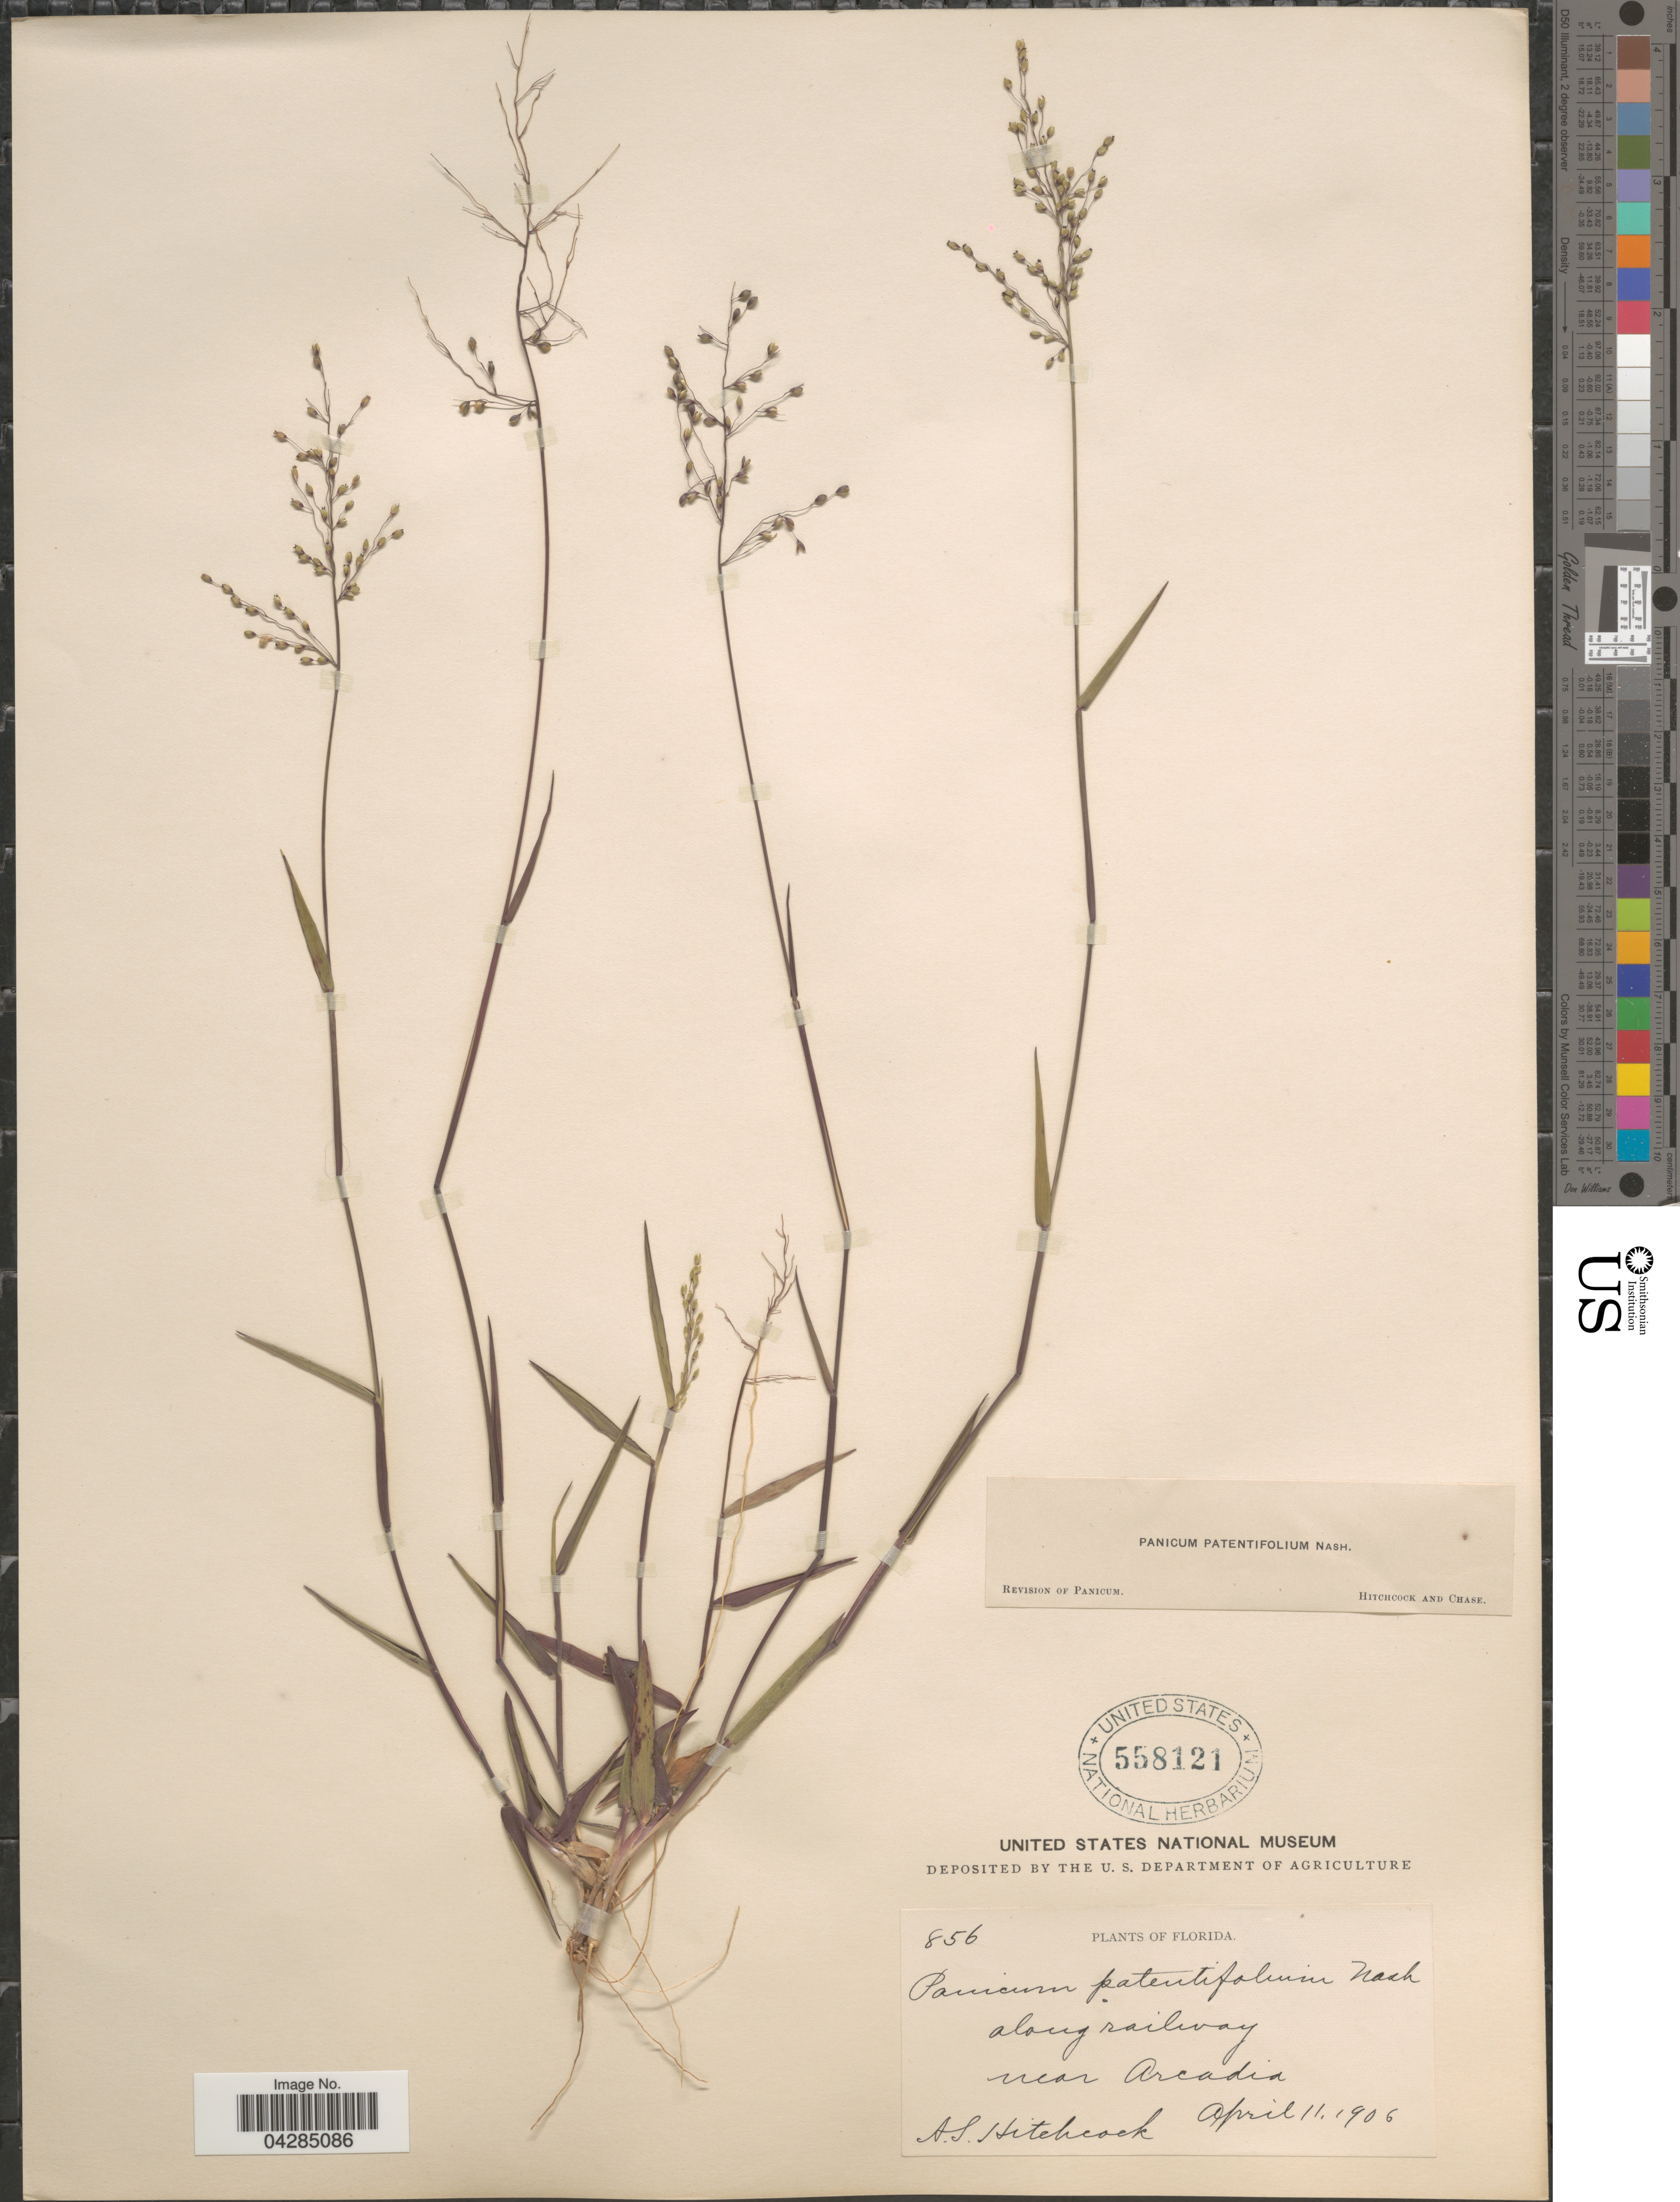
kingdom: Plantae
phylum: Tracheophyta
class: Liliopsida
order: Poales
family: Poaceae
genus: Dichanthelium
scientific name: Dichanthelium portoricense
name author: (Desv. ex Ham.) B.F. Hansen & Wunderlin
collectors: A. S. Hitchcock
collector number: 856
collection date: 1906-04-11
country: United States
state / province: Florida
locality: Along railway. Near Arcadia.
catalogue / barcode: US 558121